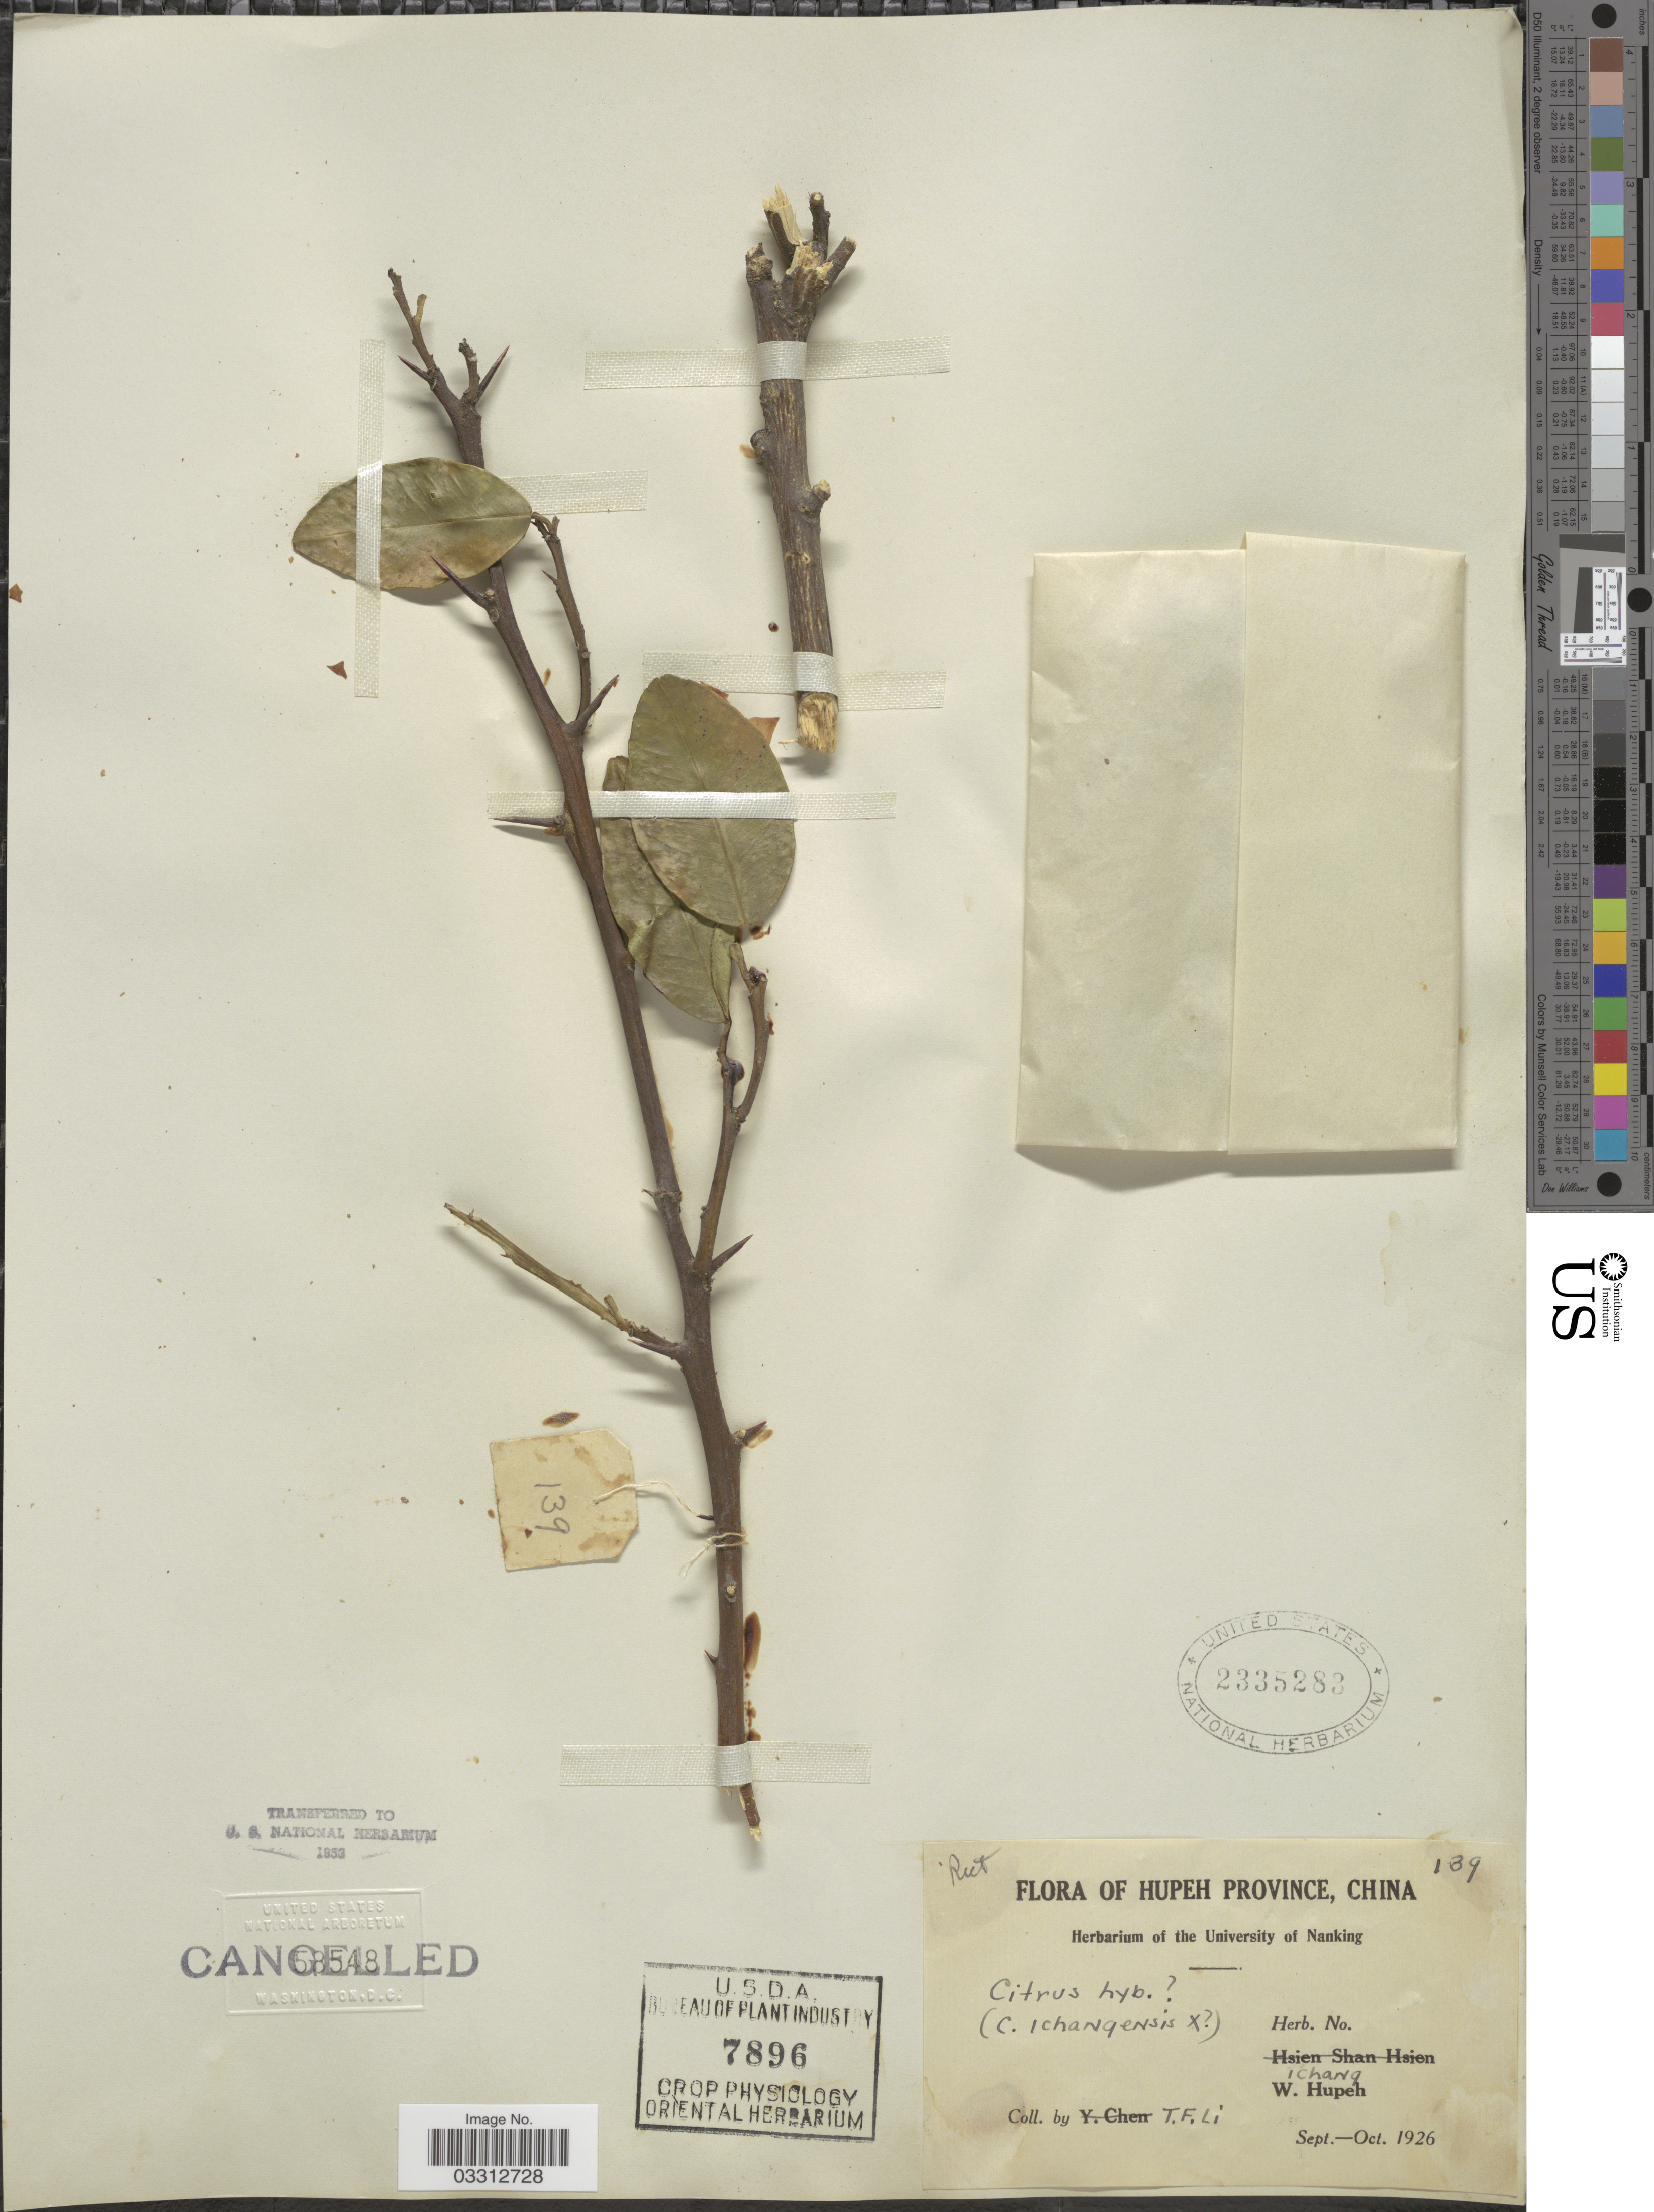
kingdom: Plantae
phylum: Tracheophyta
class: Magnoliopsida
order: Sapindales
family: Rutaceae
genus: Citrus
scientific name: Citrus ichangensis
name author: Swingle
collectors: T. Li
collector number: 139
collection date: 1926-09/1926-10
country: China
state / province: Hubei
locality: Hupeh Province, Ichang, W. Hupeh.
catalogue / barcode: US 2335283